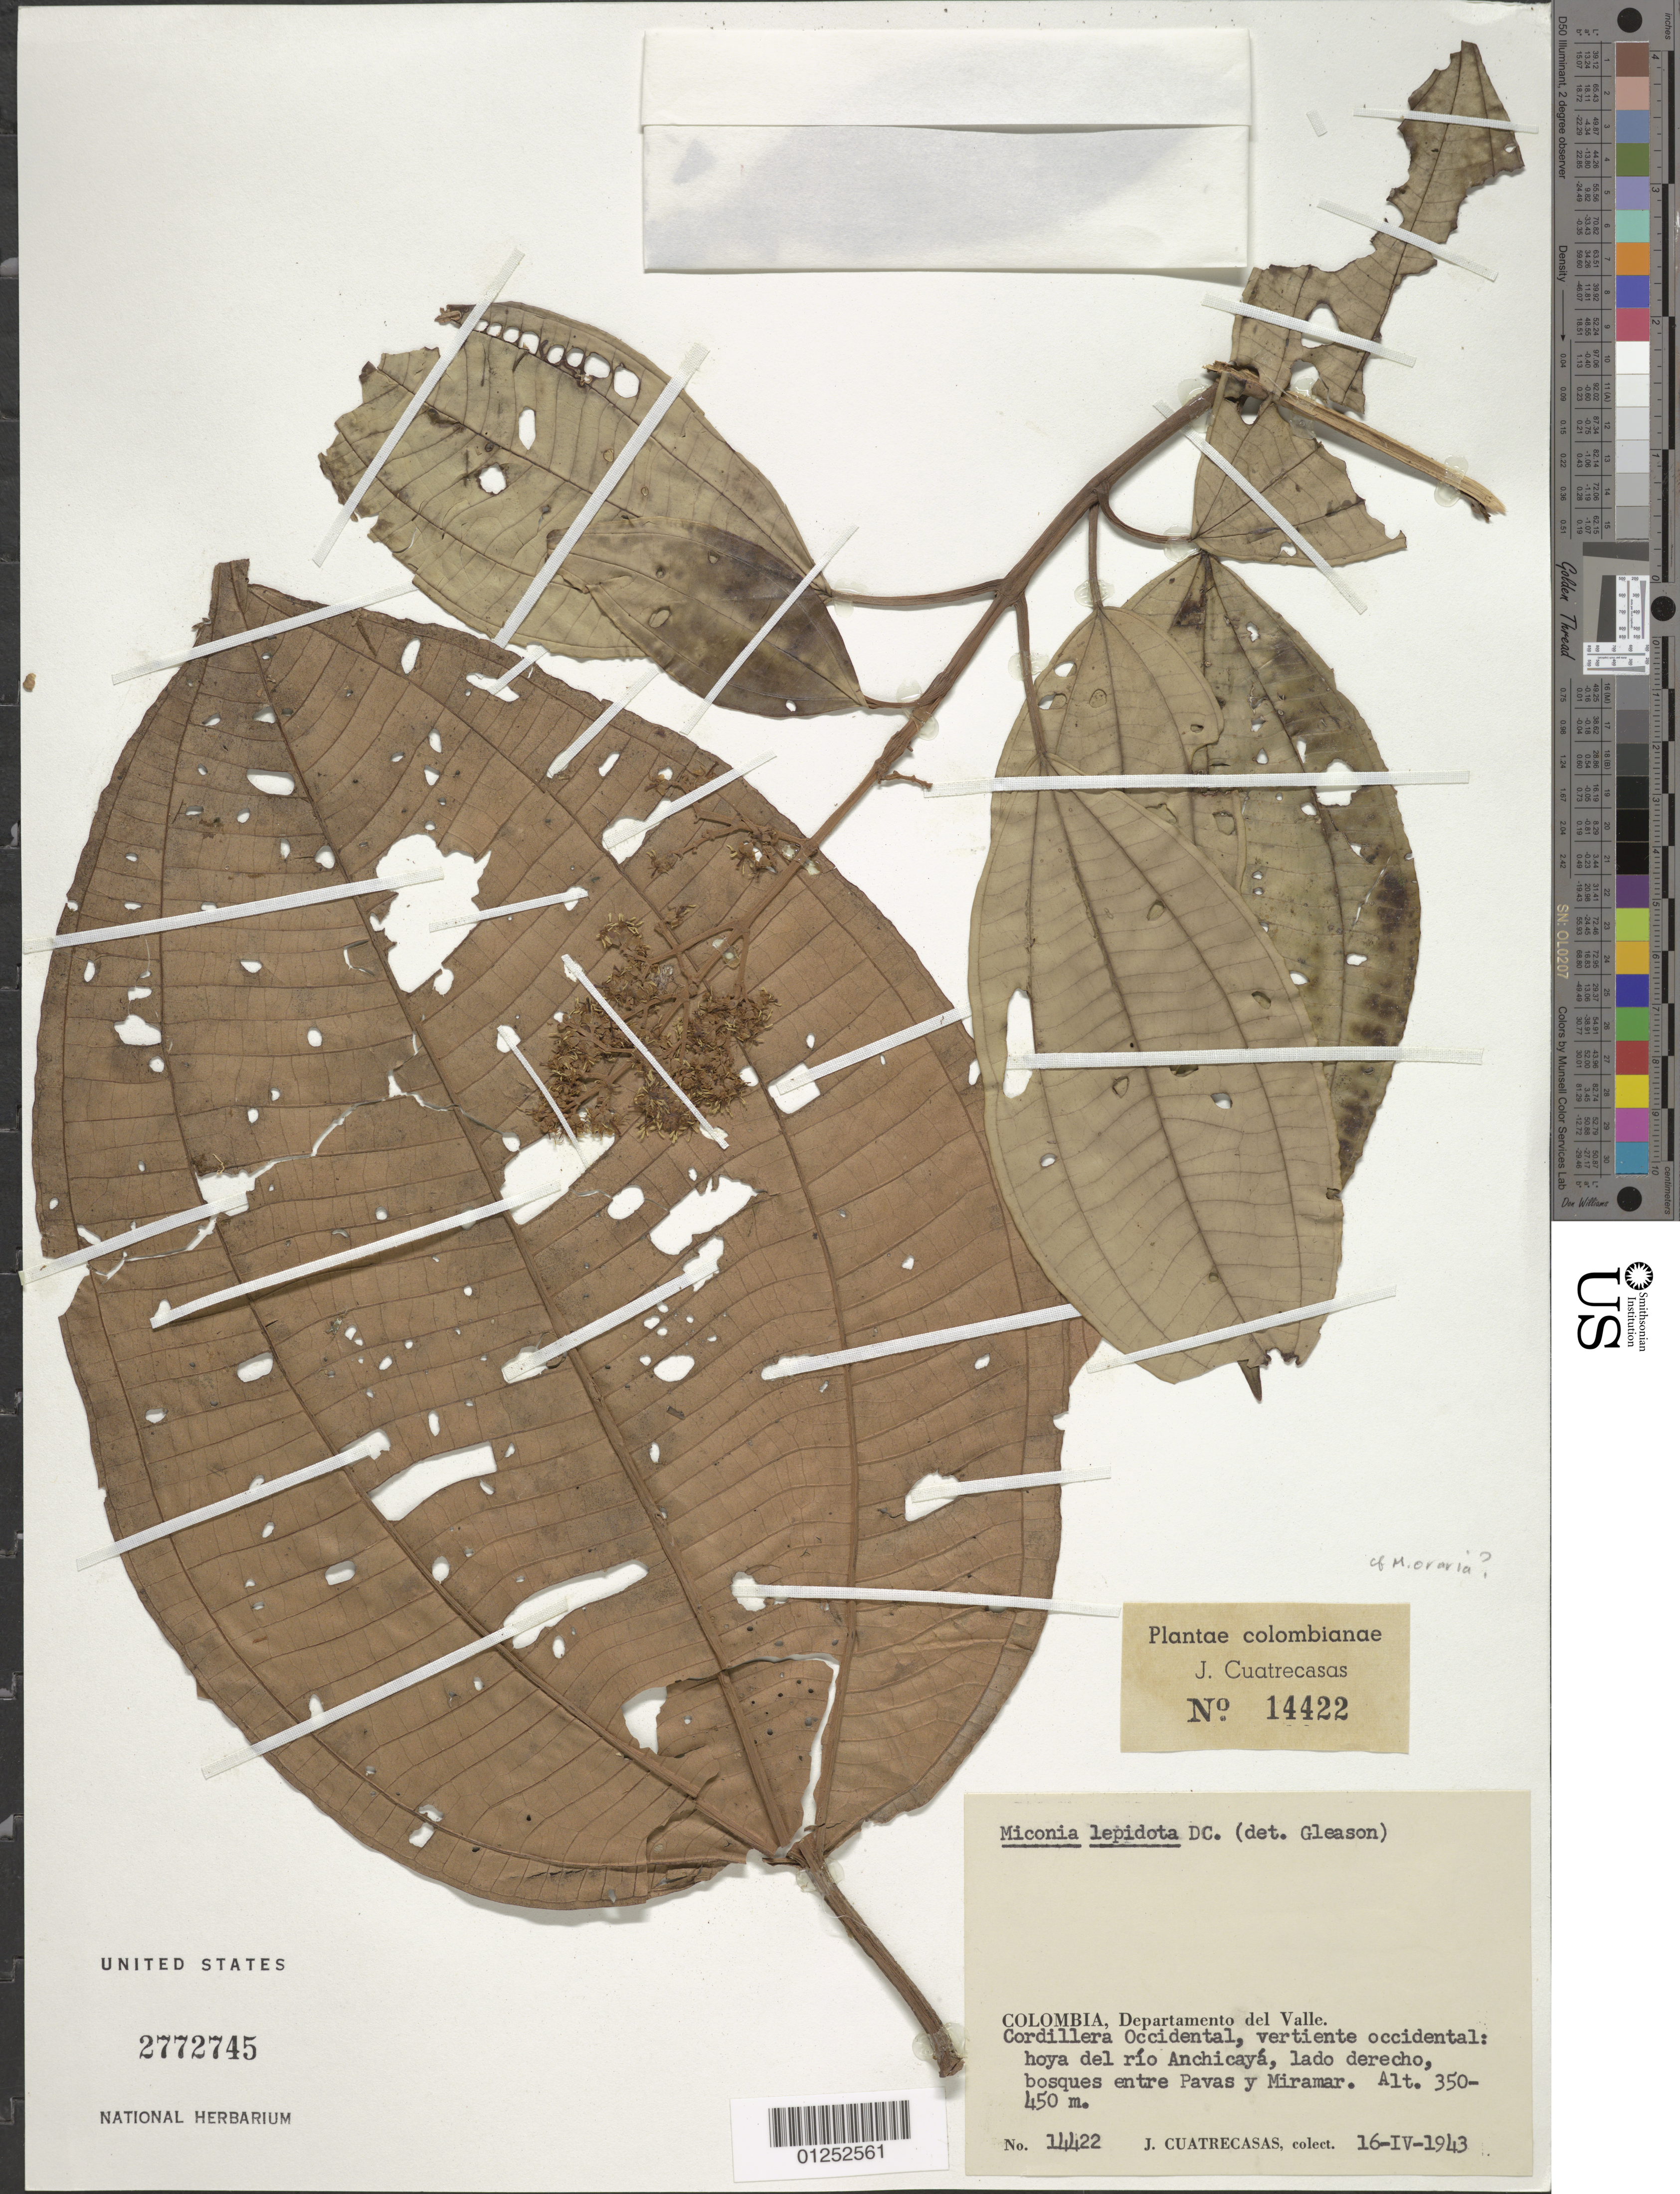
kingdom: Plantae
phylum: Tracheophyta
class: Magnoliopsida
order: Myrtales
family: Melastomataceae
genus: Miconia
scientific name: Miconia oraria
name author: Wurdack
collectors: J. Cuatrecasas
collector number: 14422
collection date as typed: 16 Apr 1943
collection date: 1943-04-16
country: Colombia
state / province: Valle del Cauca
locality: Cordillera Occidental: vertiente occidental: hoya del Rio Anchicaya, Lado derecho, Bosques entre Pavas y Miramar.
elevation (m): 350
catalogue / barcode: US 2772745